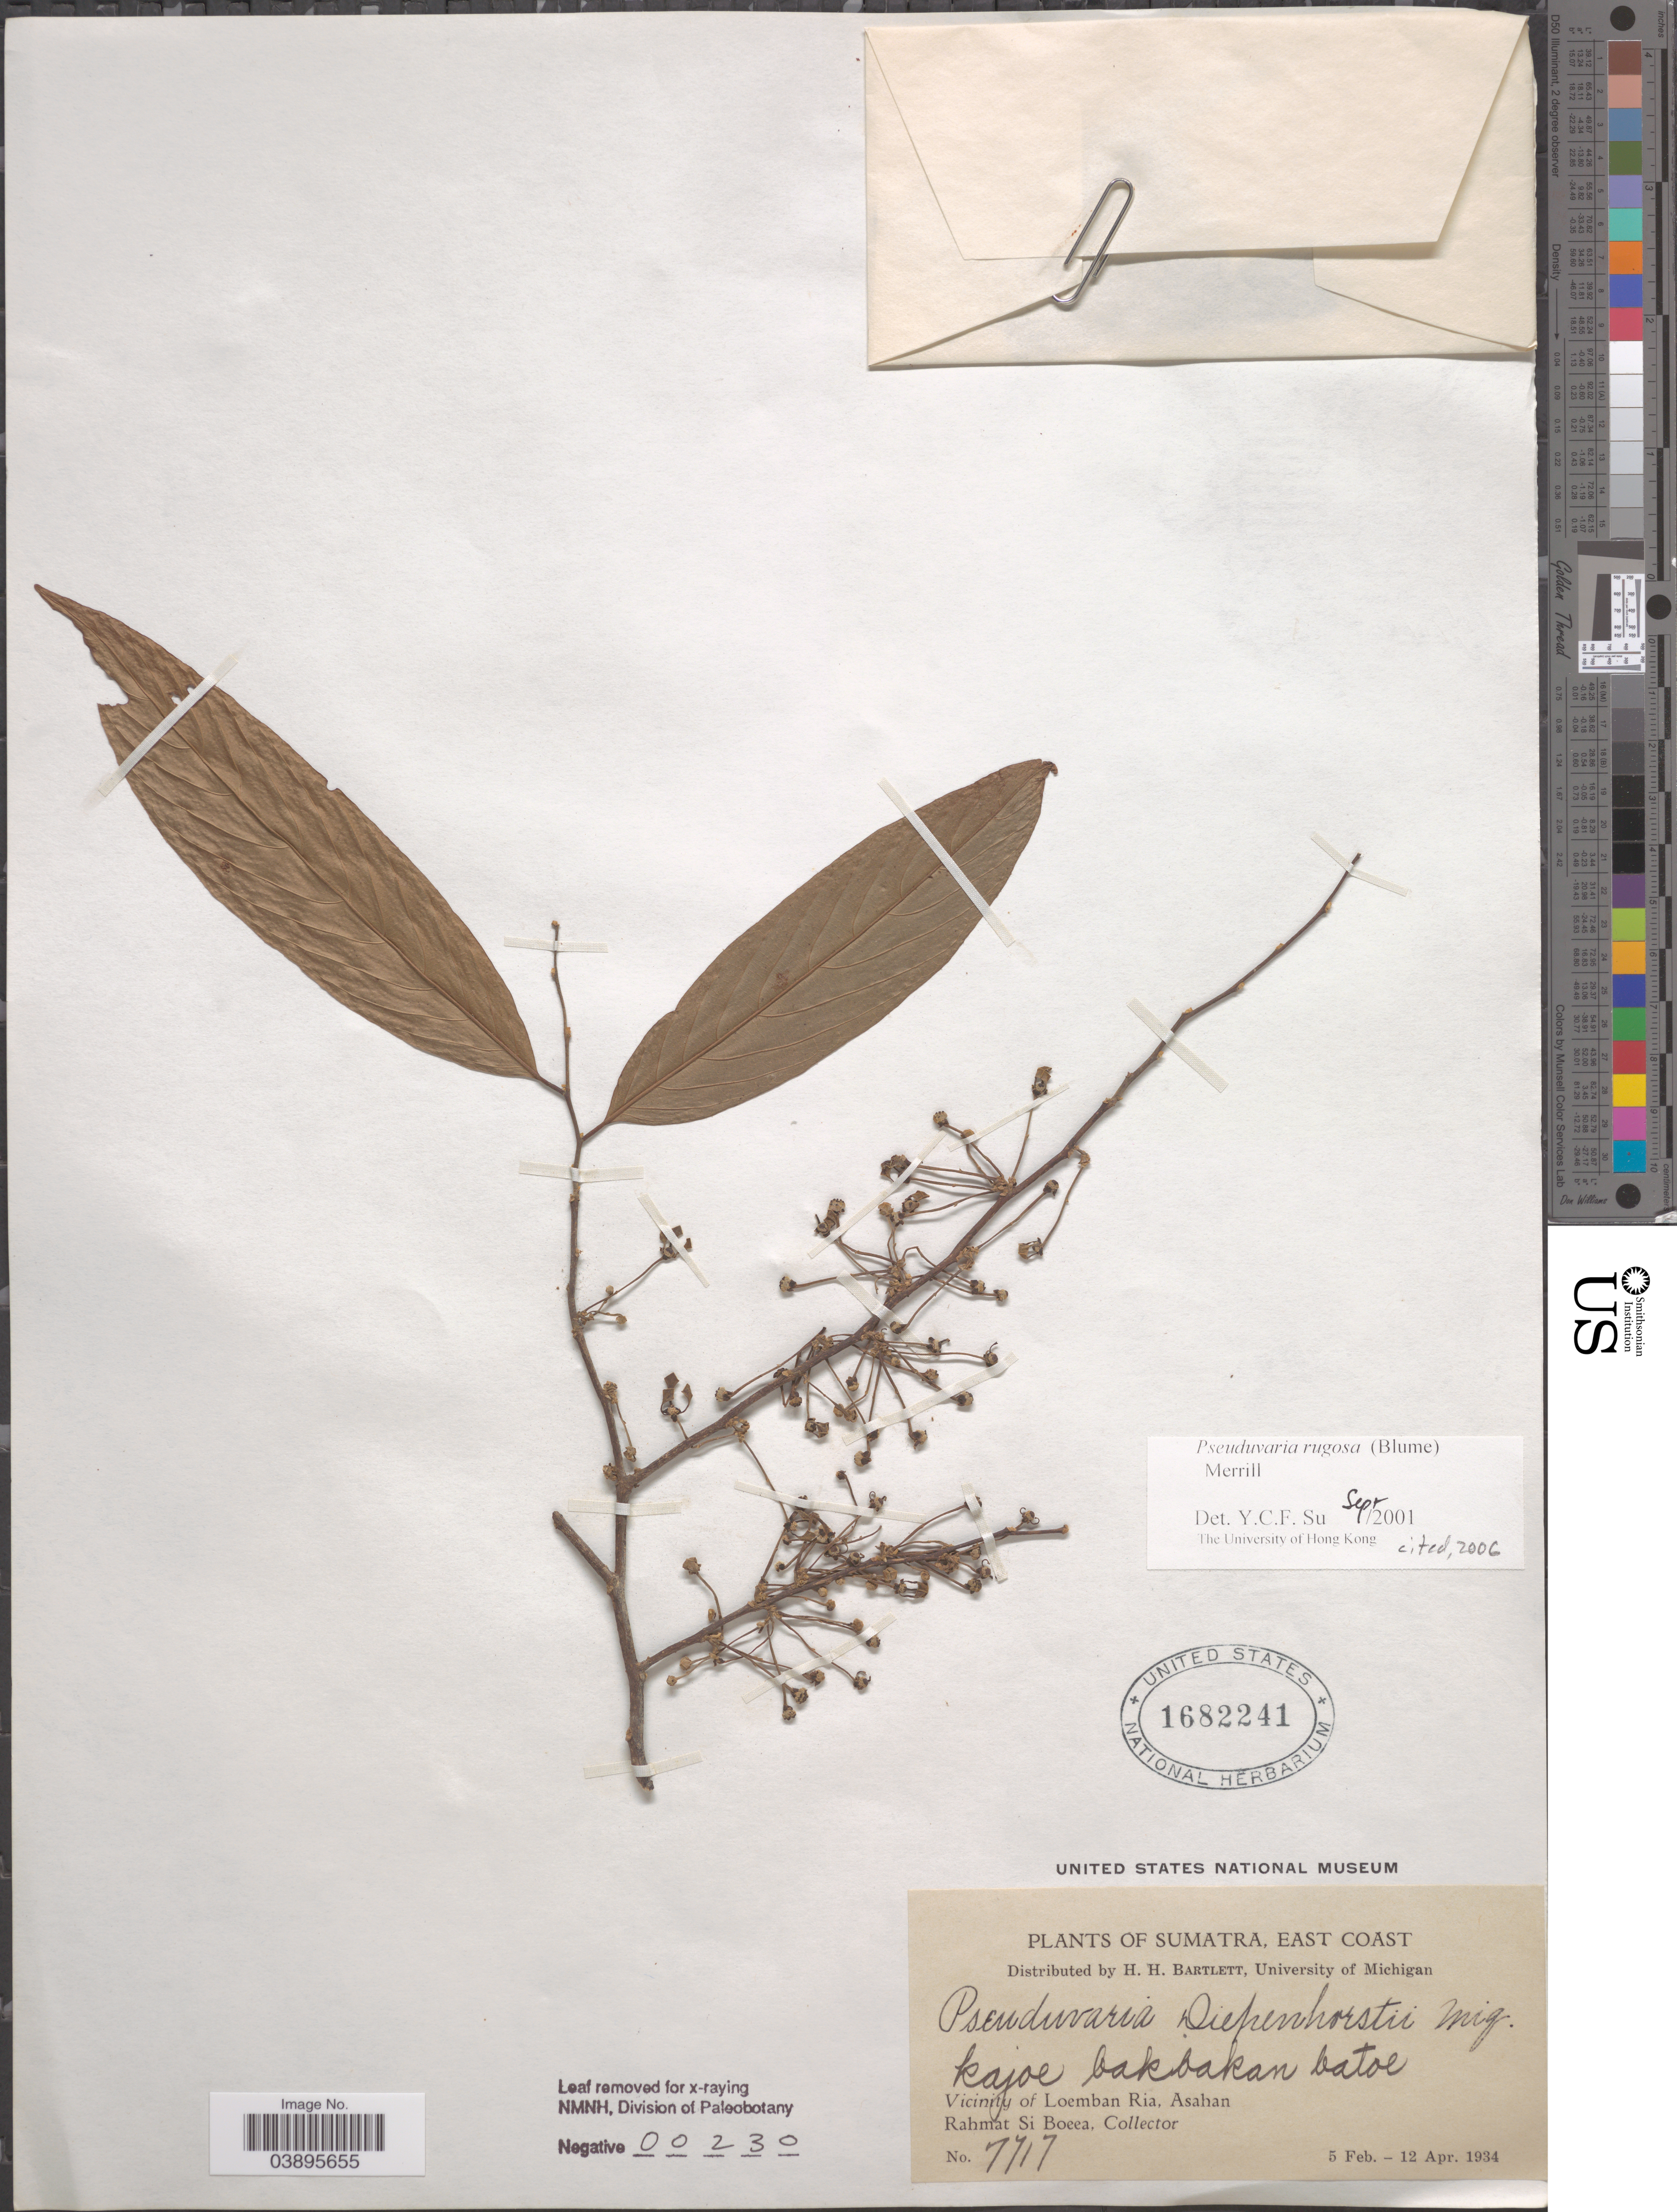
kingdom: Plantae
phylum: Tracheophyta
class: Magnoliopsida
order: Magnoliales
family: Annonaceae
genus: Pseuduvaria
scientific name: Pseuduvaria rugosa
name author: (Blume) Merr.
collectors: Rahmat Si Boeea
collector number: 7717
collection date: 1934-02-05/1934-04-12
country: Indonesia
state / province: Sumatra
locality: East Coast. Vicinity of Loemban Ria, Asahan.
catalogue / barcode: US 1682241